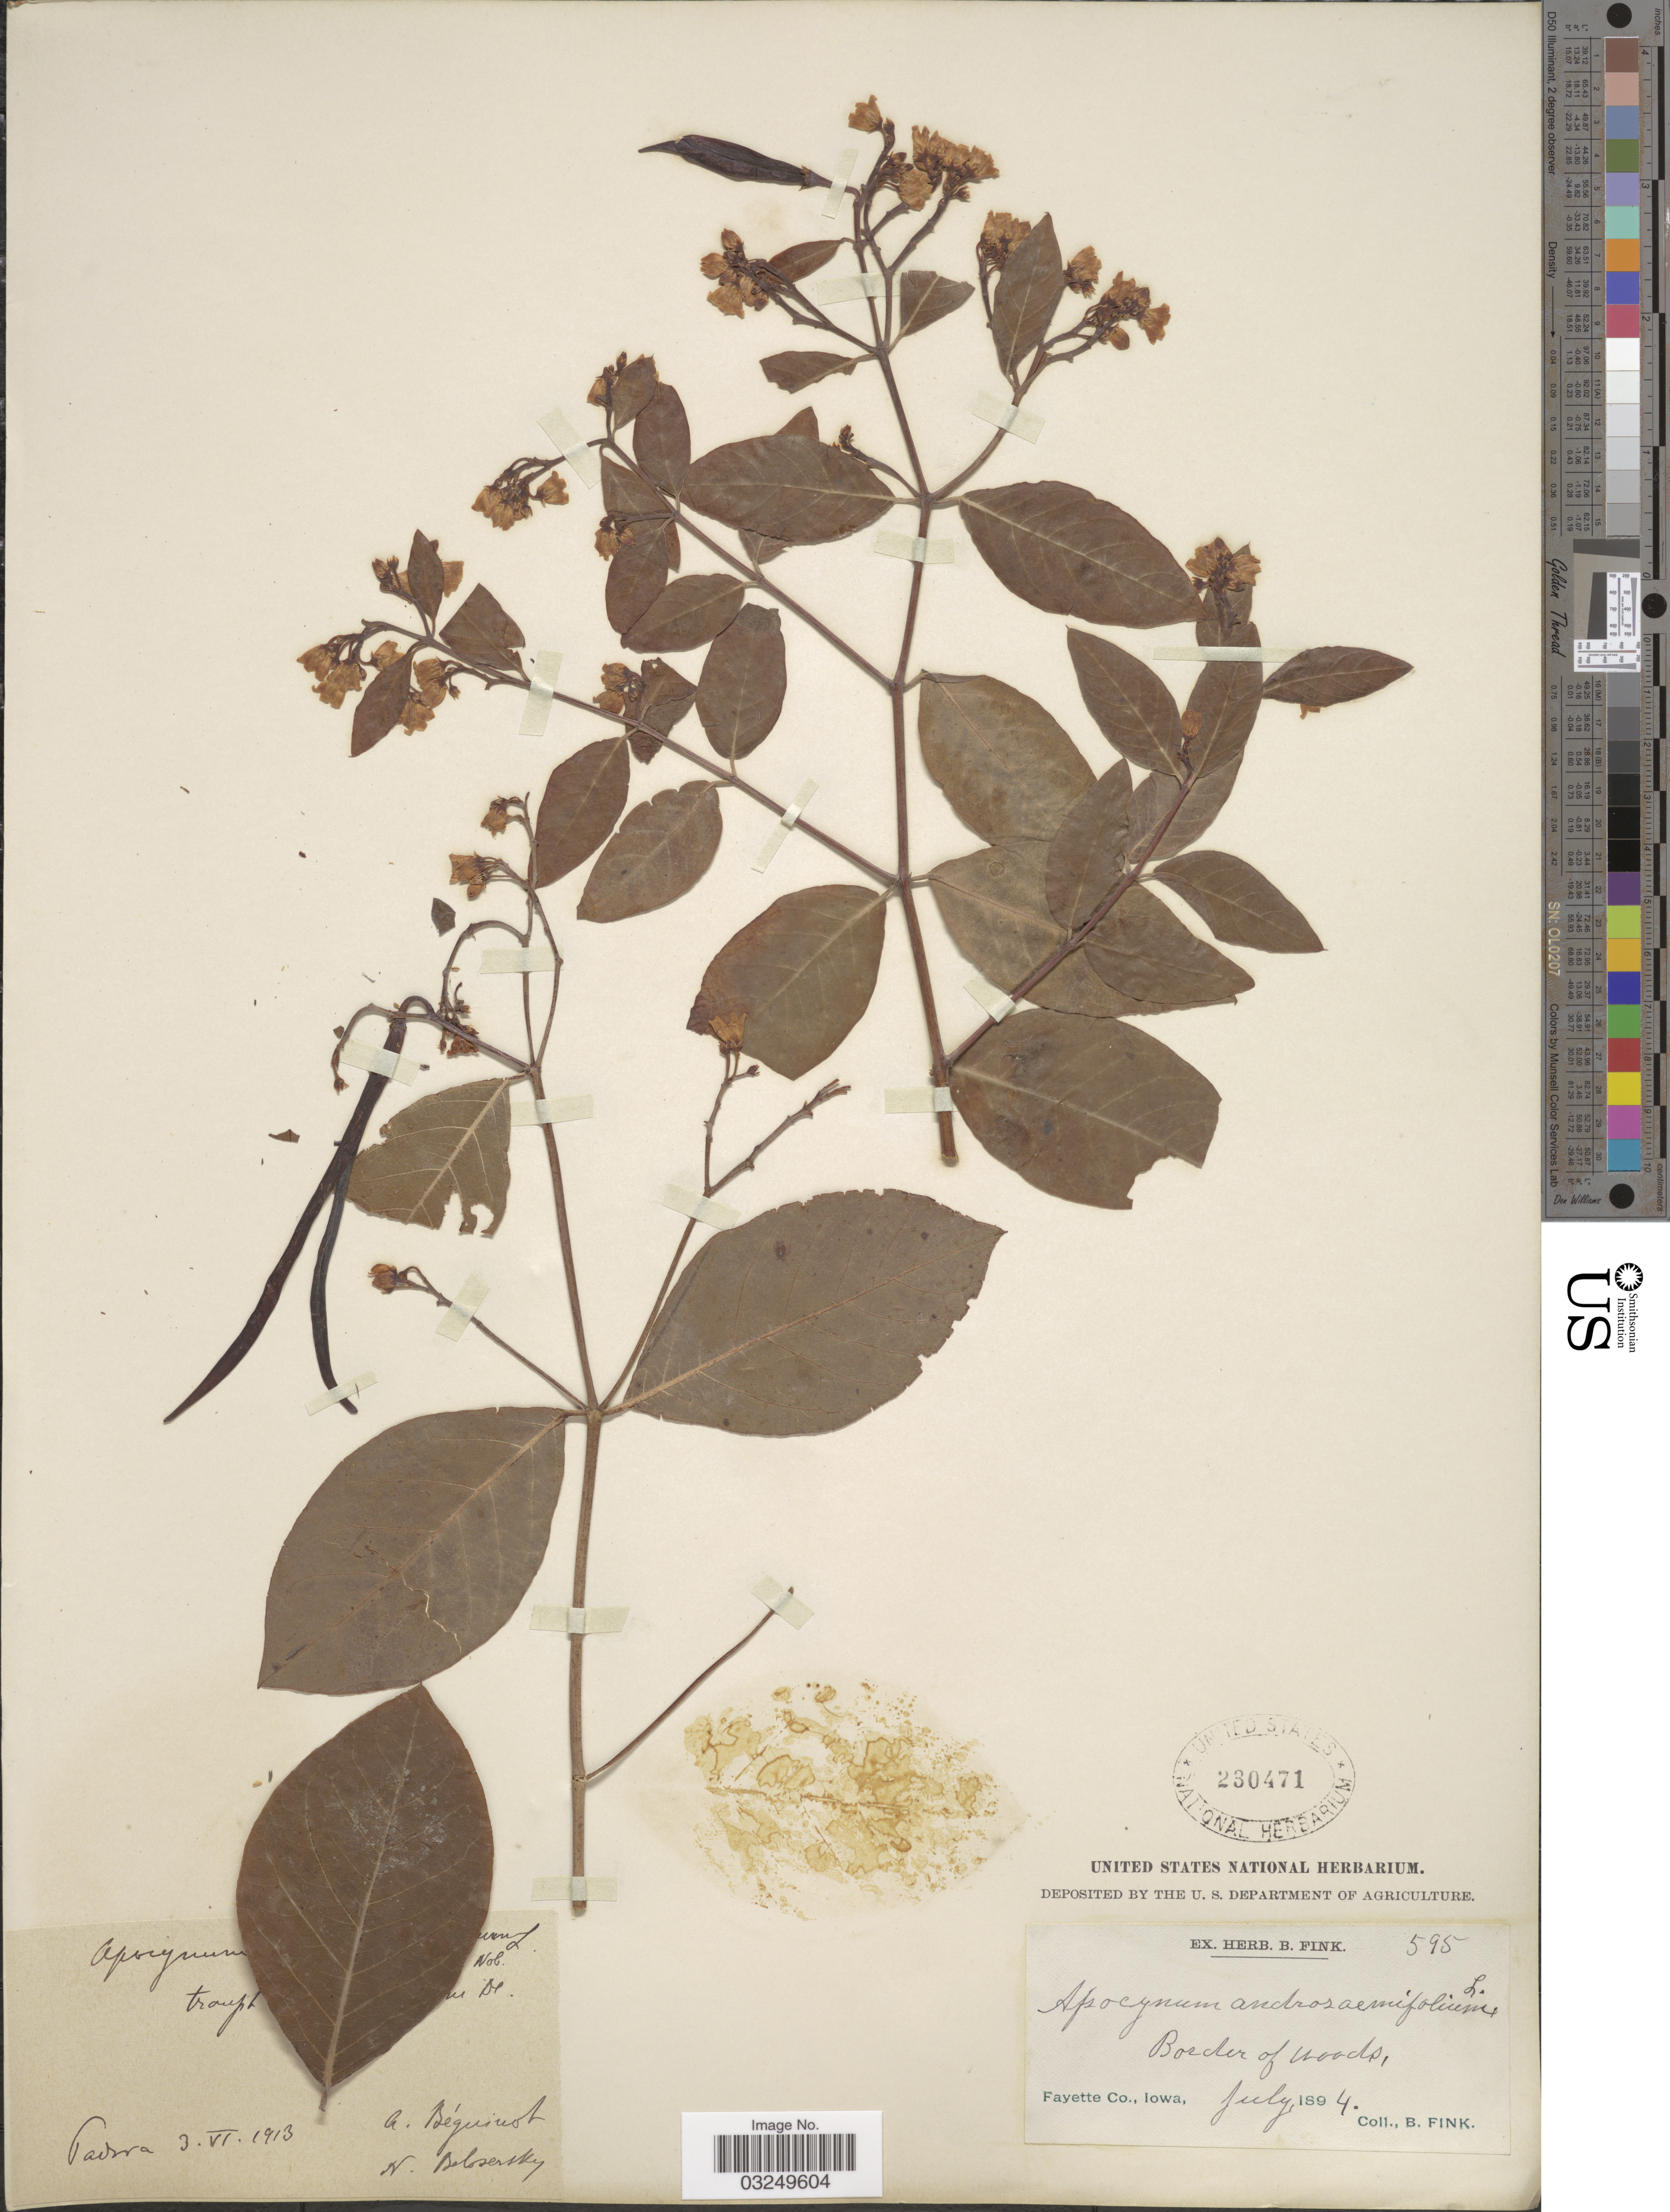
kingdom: Plantae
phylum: Tracheophyta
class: Magnoliopsida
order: Gentianales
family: Apocynaceae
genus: Apocynum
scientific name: Apocynum androsaemifolium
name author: L.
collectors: B. Fink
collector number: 595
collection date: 1894-07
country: United States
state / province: Iowa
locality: Border of woods, Fayette Co.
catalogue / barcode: US 230471